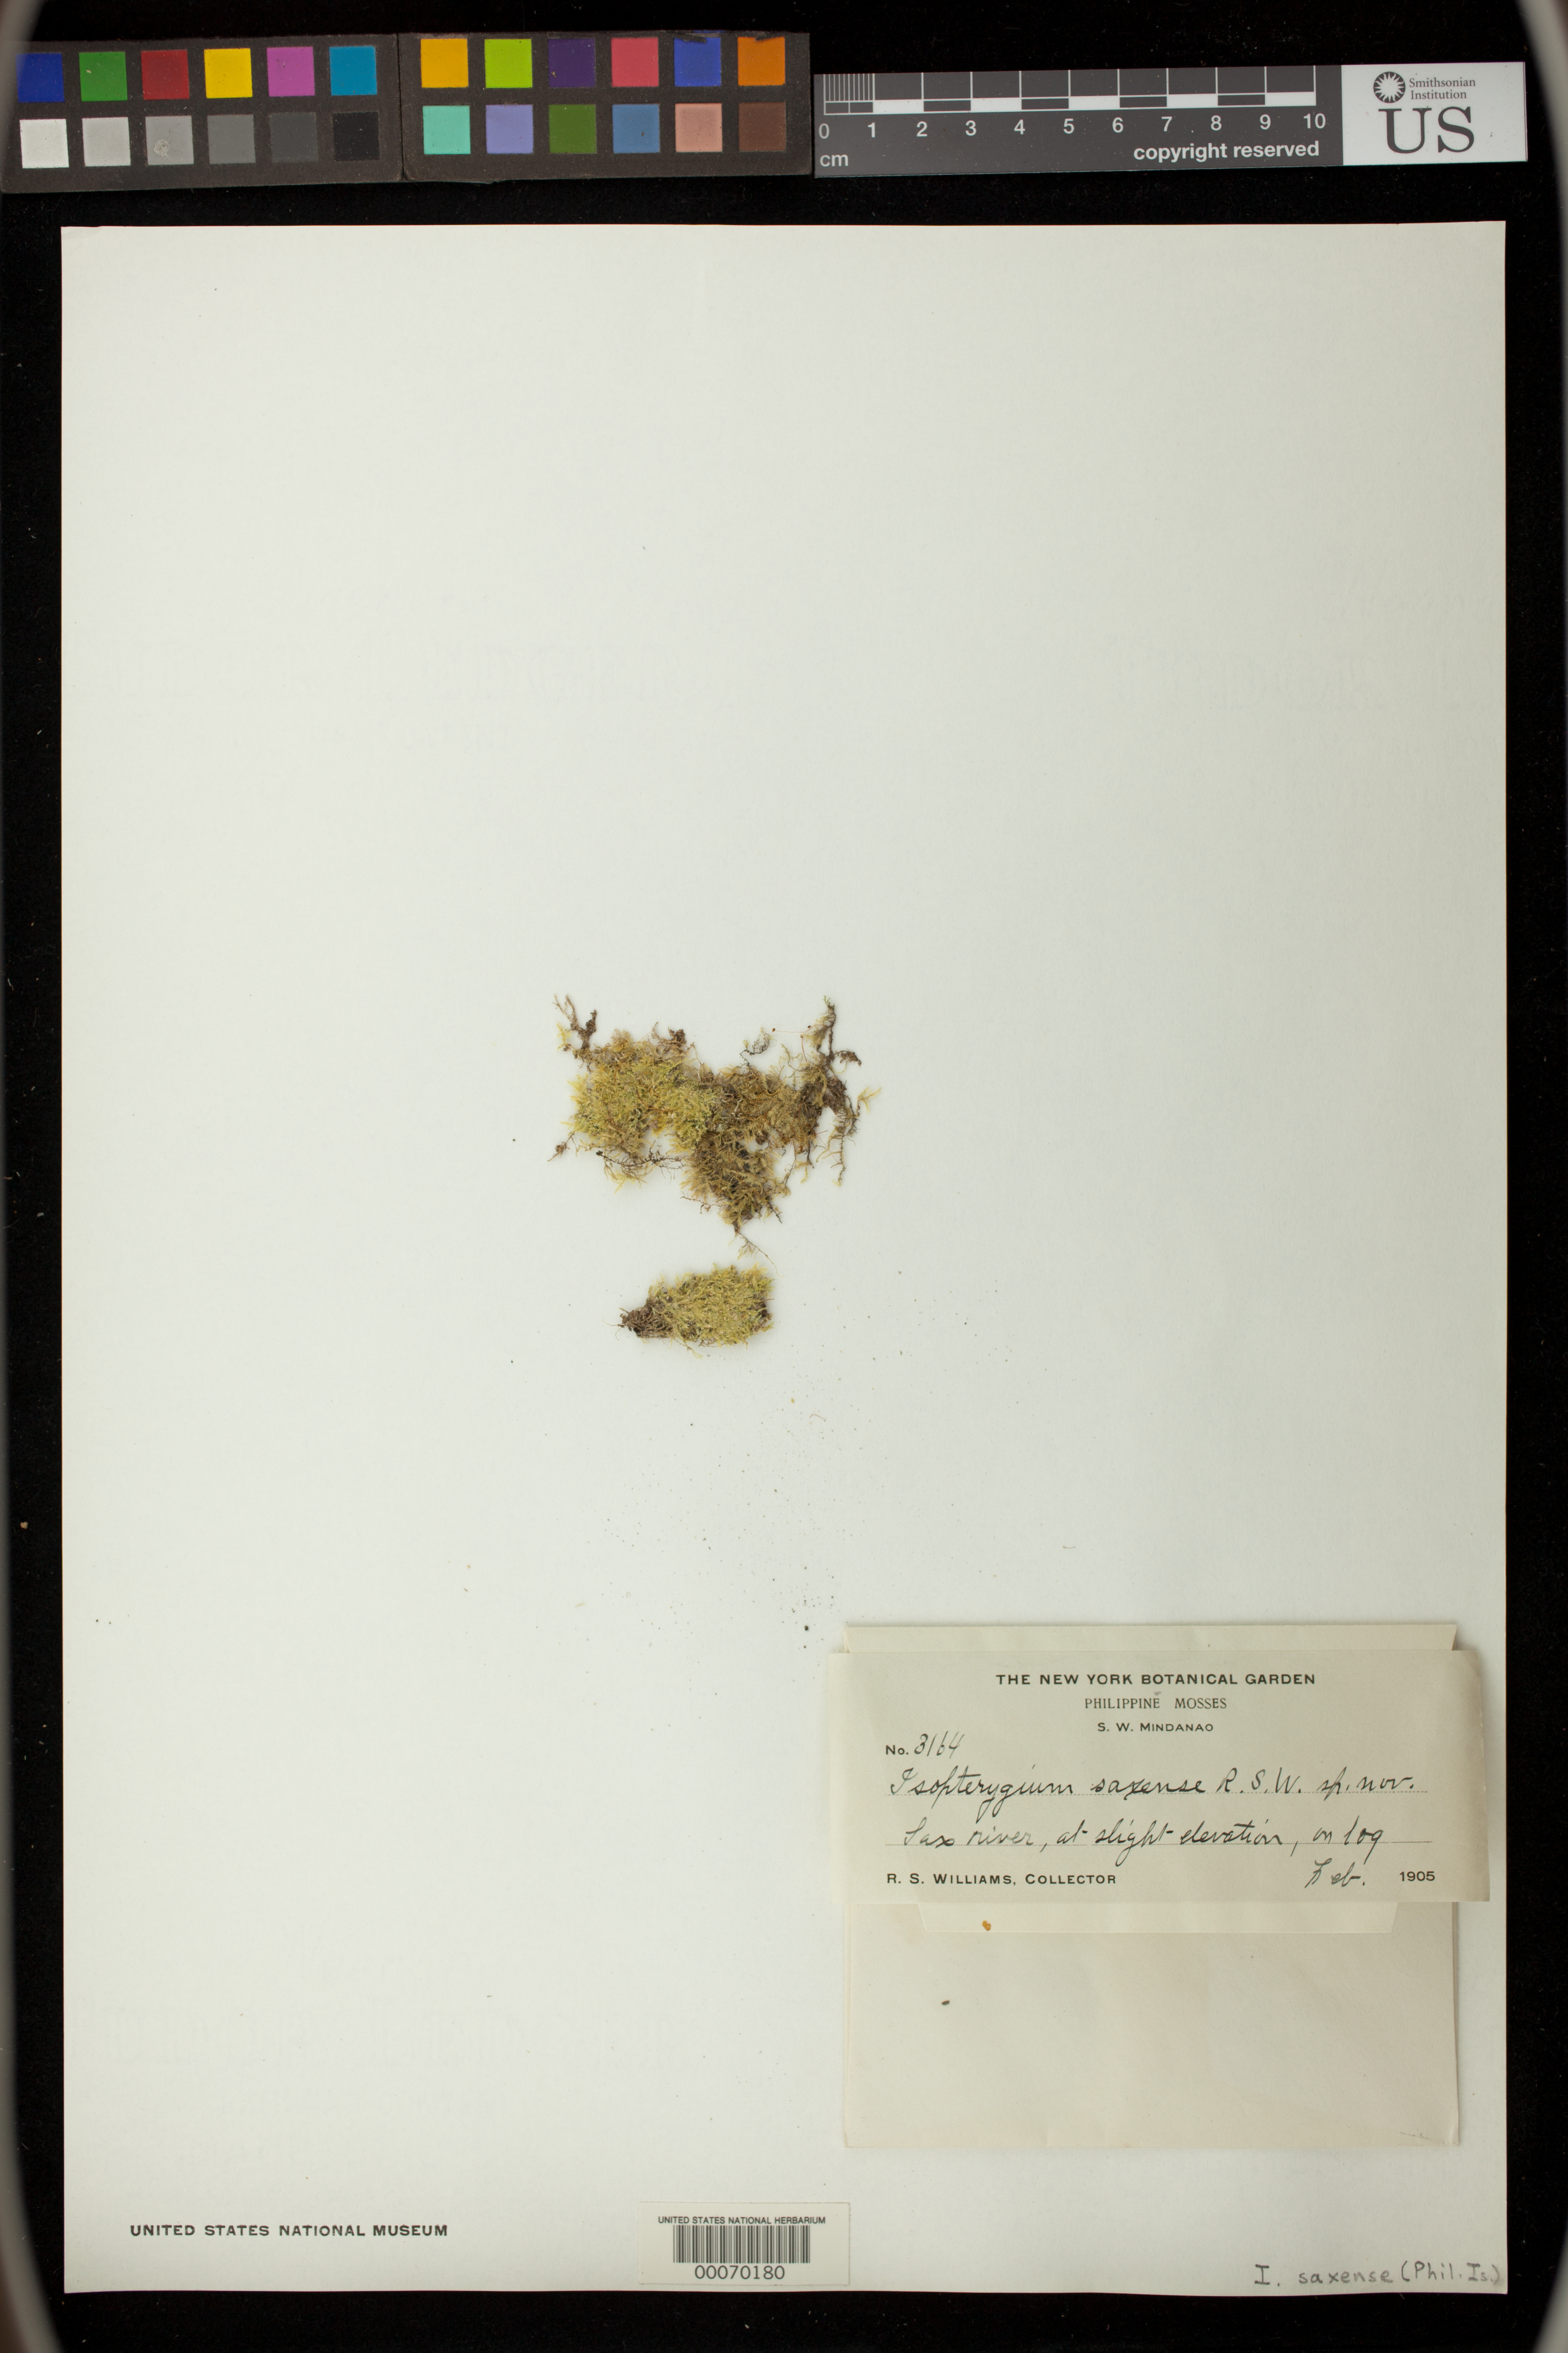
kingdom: Plantae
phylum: Bryophyta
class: Bryopsida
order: Hypnales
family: Pylaisiadelphaceae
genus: Isopterygium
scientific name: Isopterygium saxense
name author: R.S. Williams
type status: Isotype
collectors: R. S. Williams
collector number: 3164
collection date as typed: Feb 1905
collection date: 1905-02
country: Philippines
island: Mindanao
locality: Lax R.